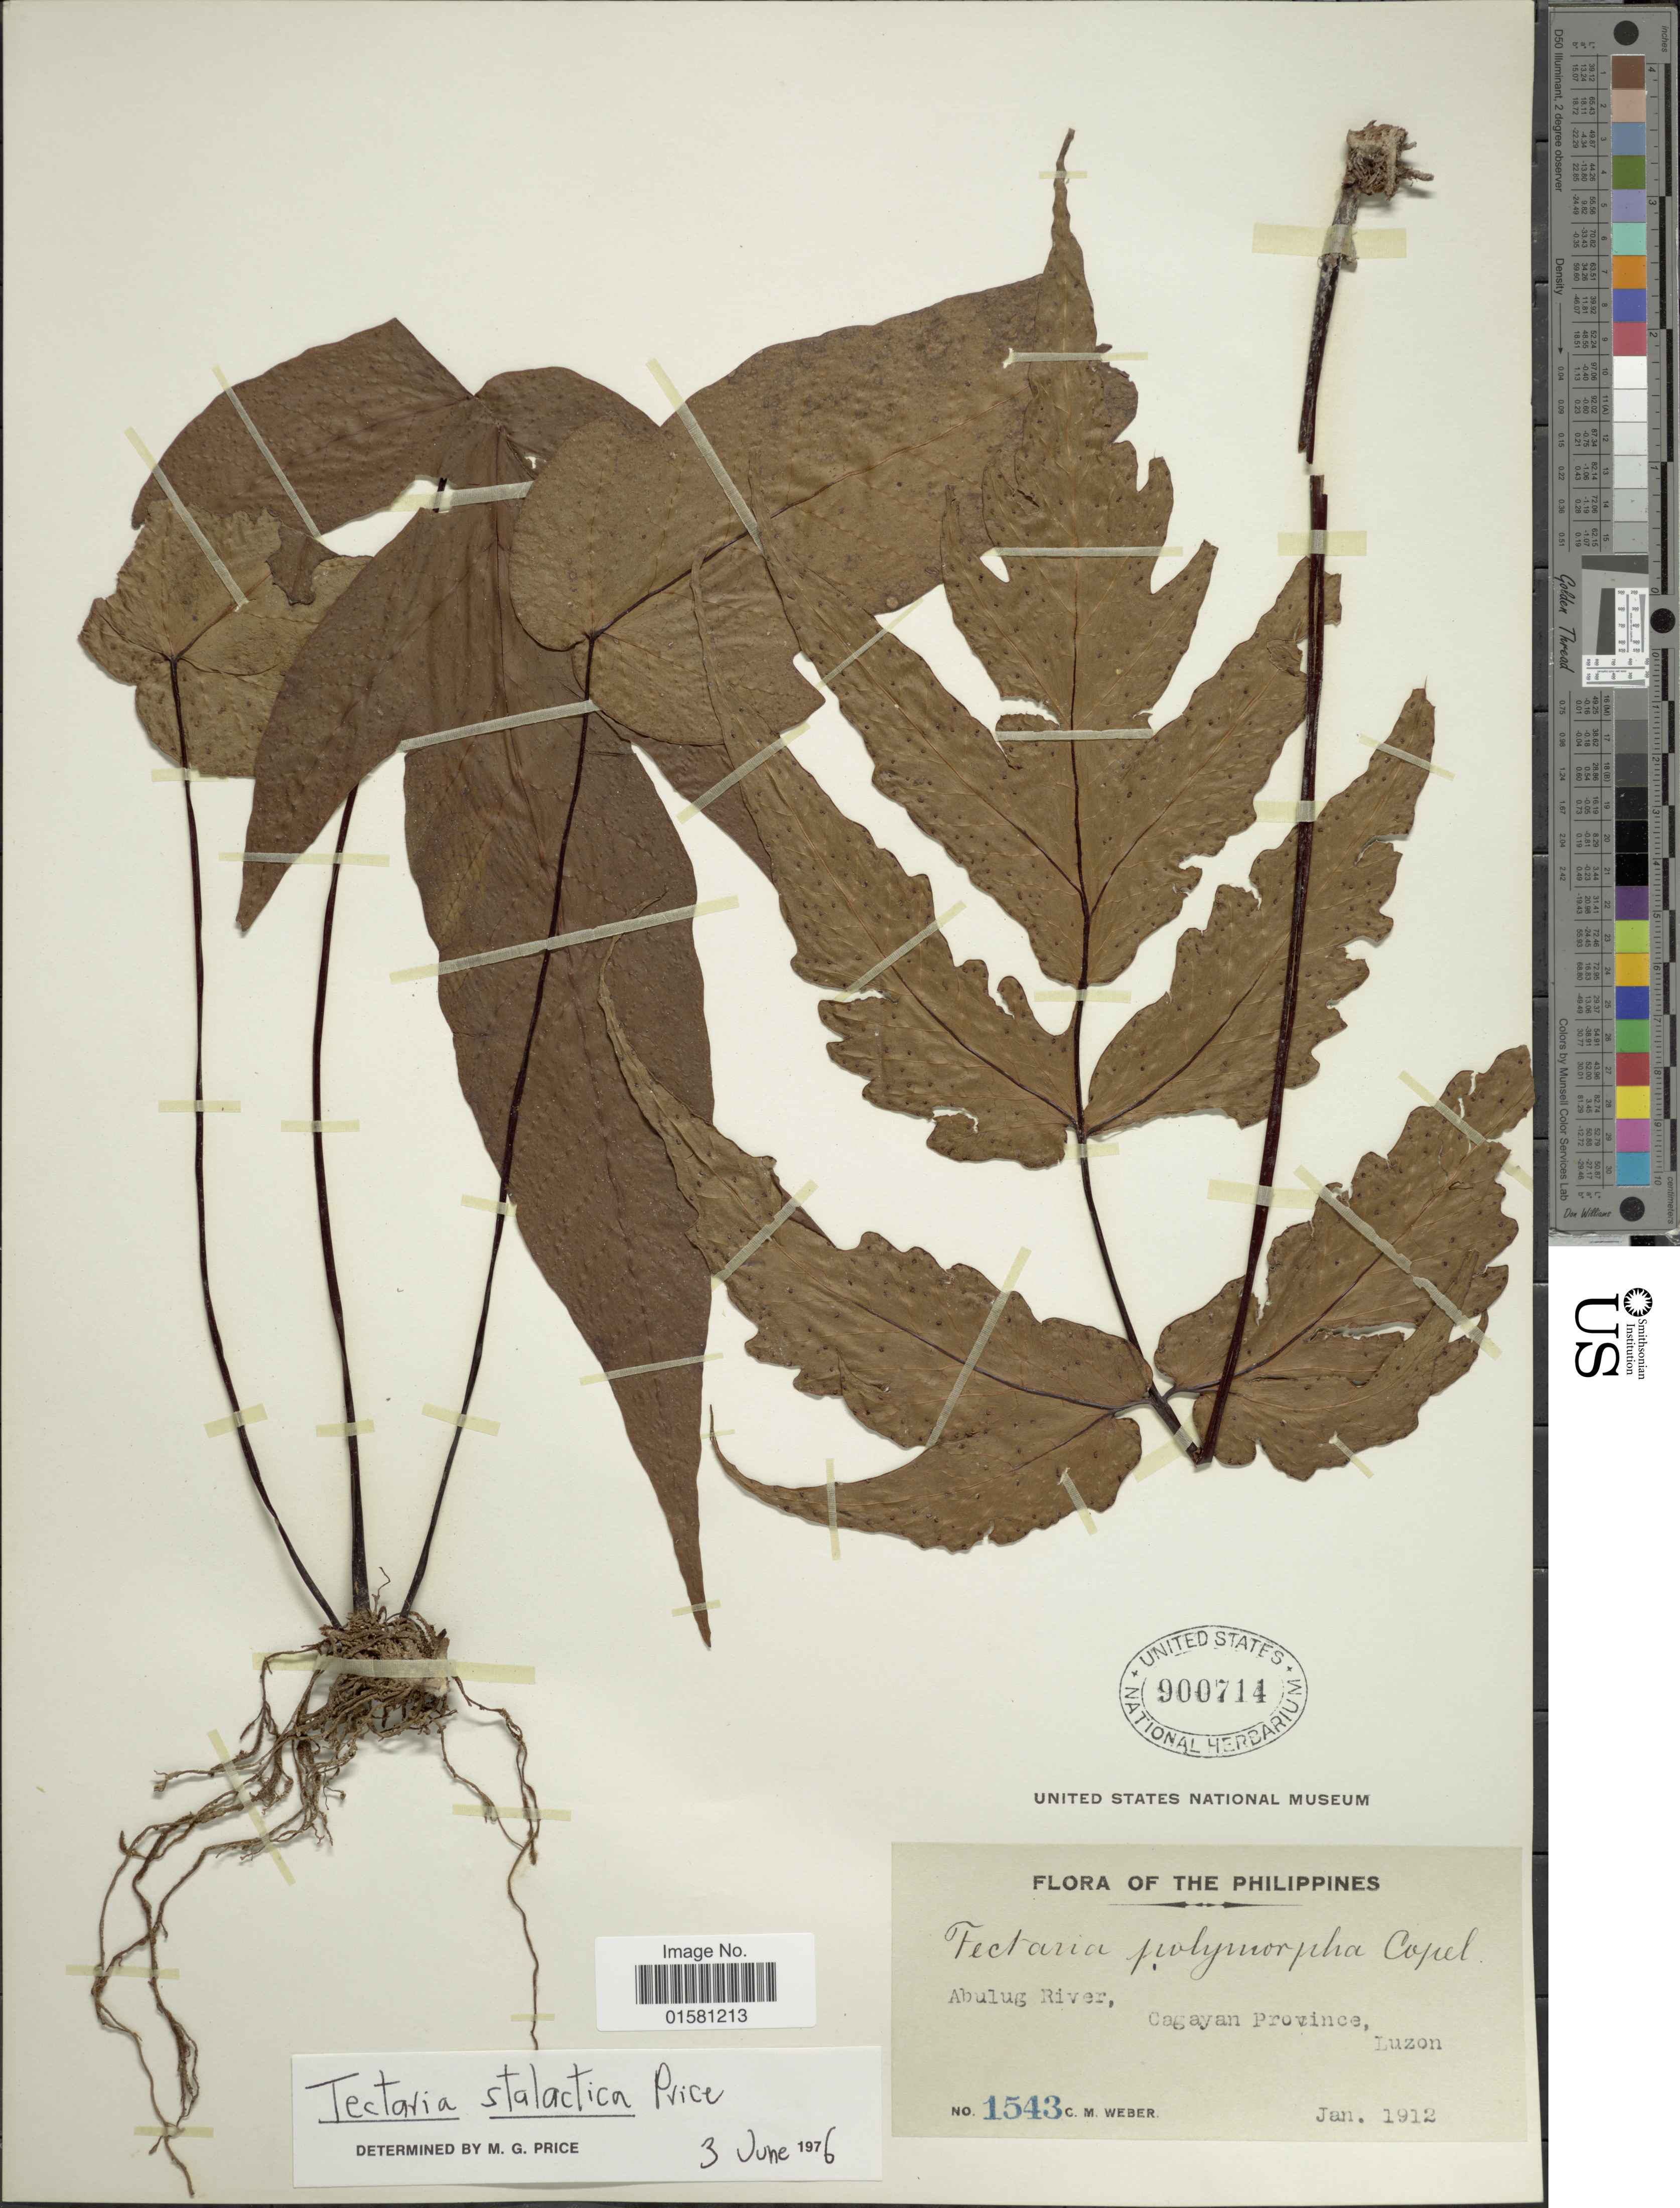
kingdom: Plantae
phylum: Tracheophyta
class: Polypodiopsida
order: Polypodiales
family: Tectariaceae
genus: Tectaria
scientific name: Tectaria stalactica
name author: M.G. Price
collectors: C. M. Weber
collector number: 1543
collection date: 1912-01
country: Philippines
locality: Abulug River, Cagayan Province, Luzon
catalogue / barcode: US 900714